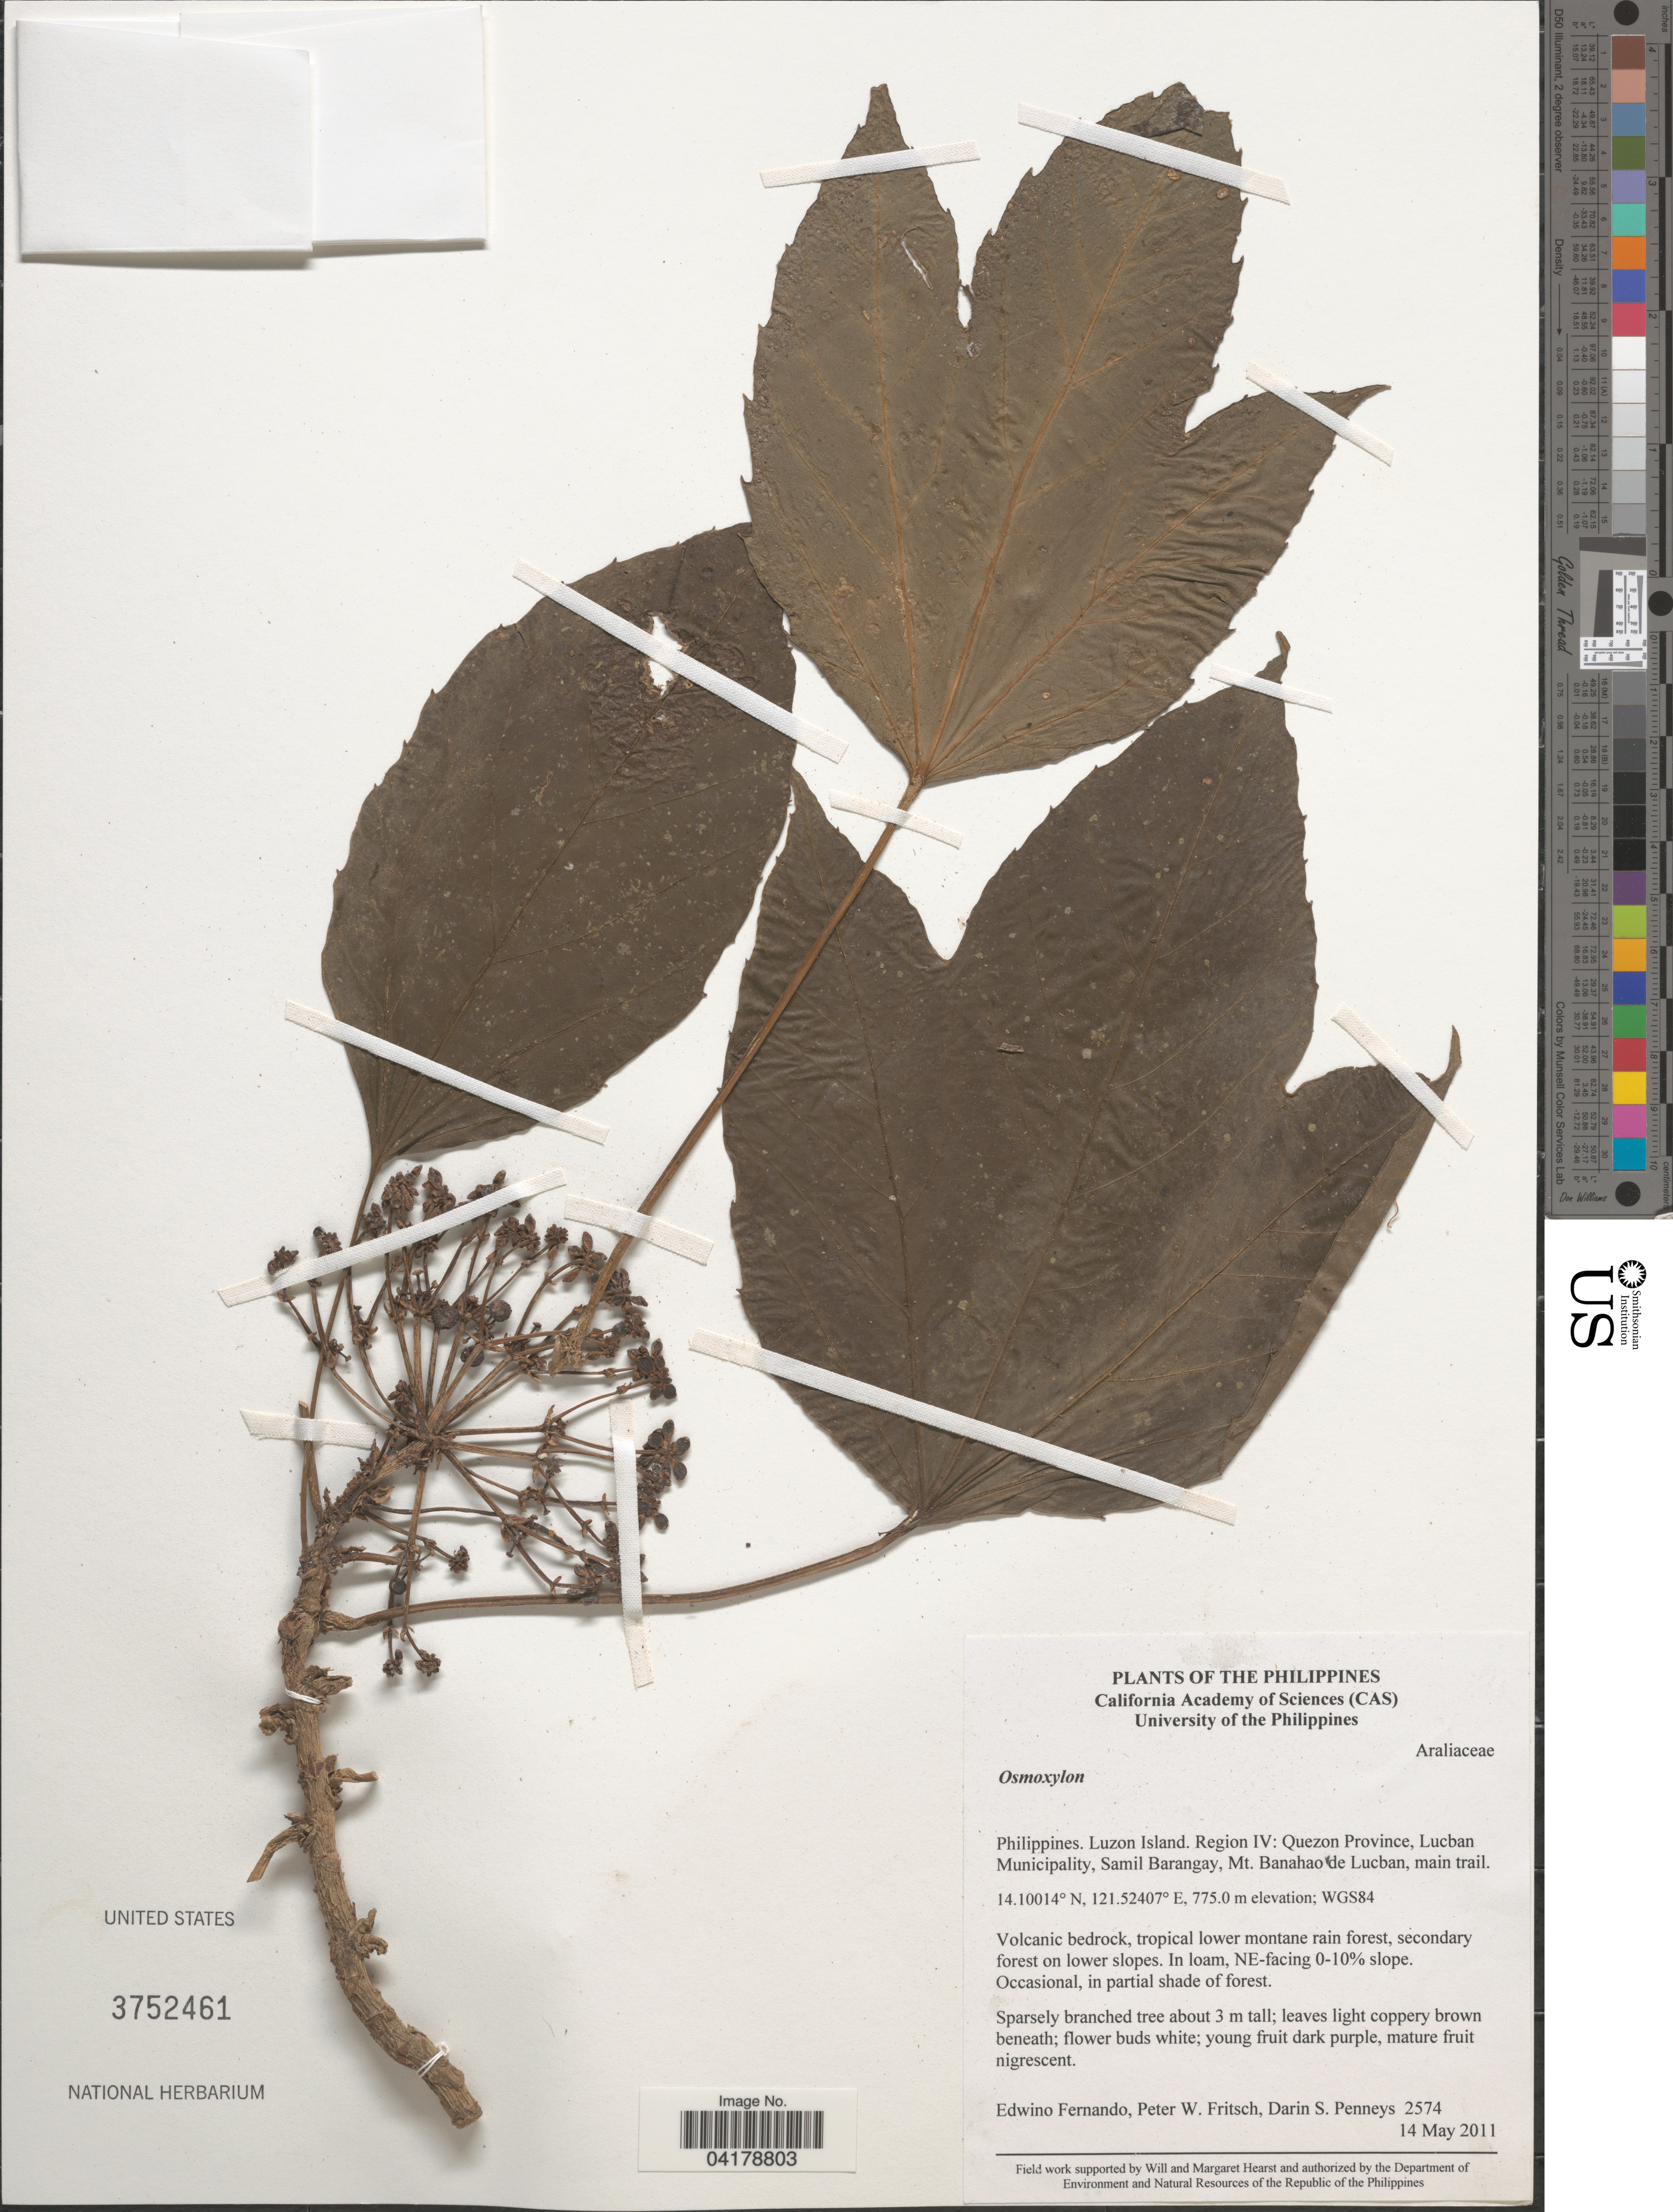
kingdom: Plantae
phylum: Tracheophyta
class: Magnoliopsida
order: Apiales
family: Araliaceae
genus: Osmoxylon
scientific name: Osmoxylon sp.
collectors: E. S. Fernando, P. W. Fritsch & D. S. Penneys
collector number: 2574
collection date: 2011-05-14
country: Philippines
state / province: Calabarzon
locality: Luzon Island. Region IV: Quezon Province, Lucban Municipality, Samil Barangay, Mt. Banahao de Lucban, main trail. WGS84.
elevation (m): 775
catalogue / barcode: US 3752461